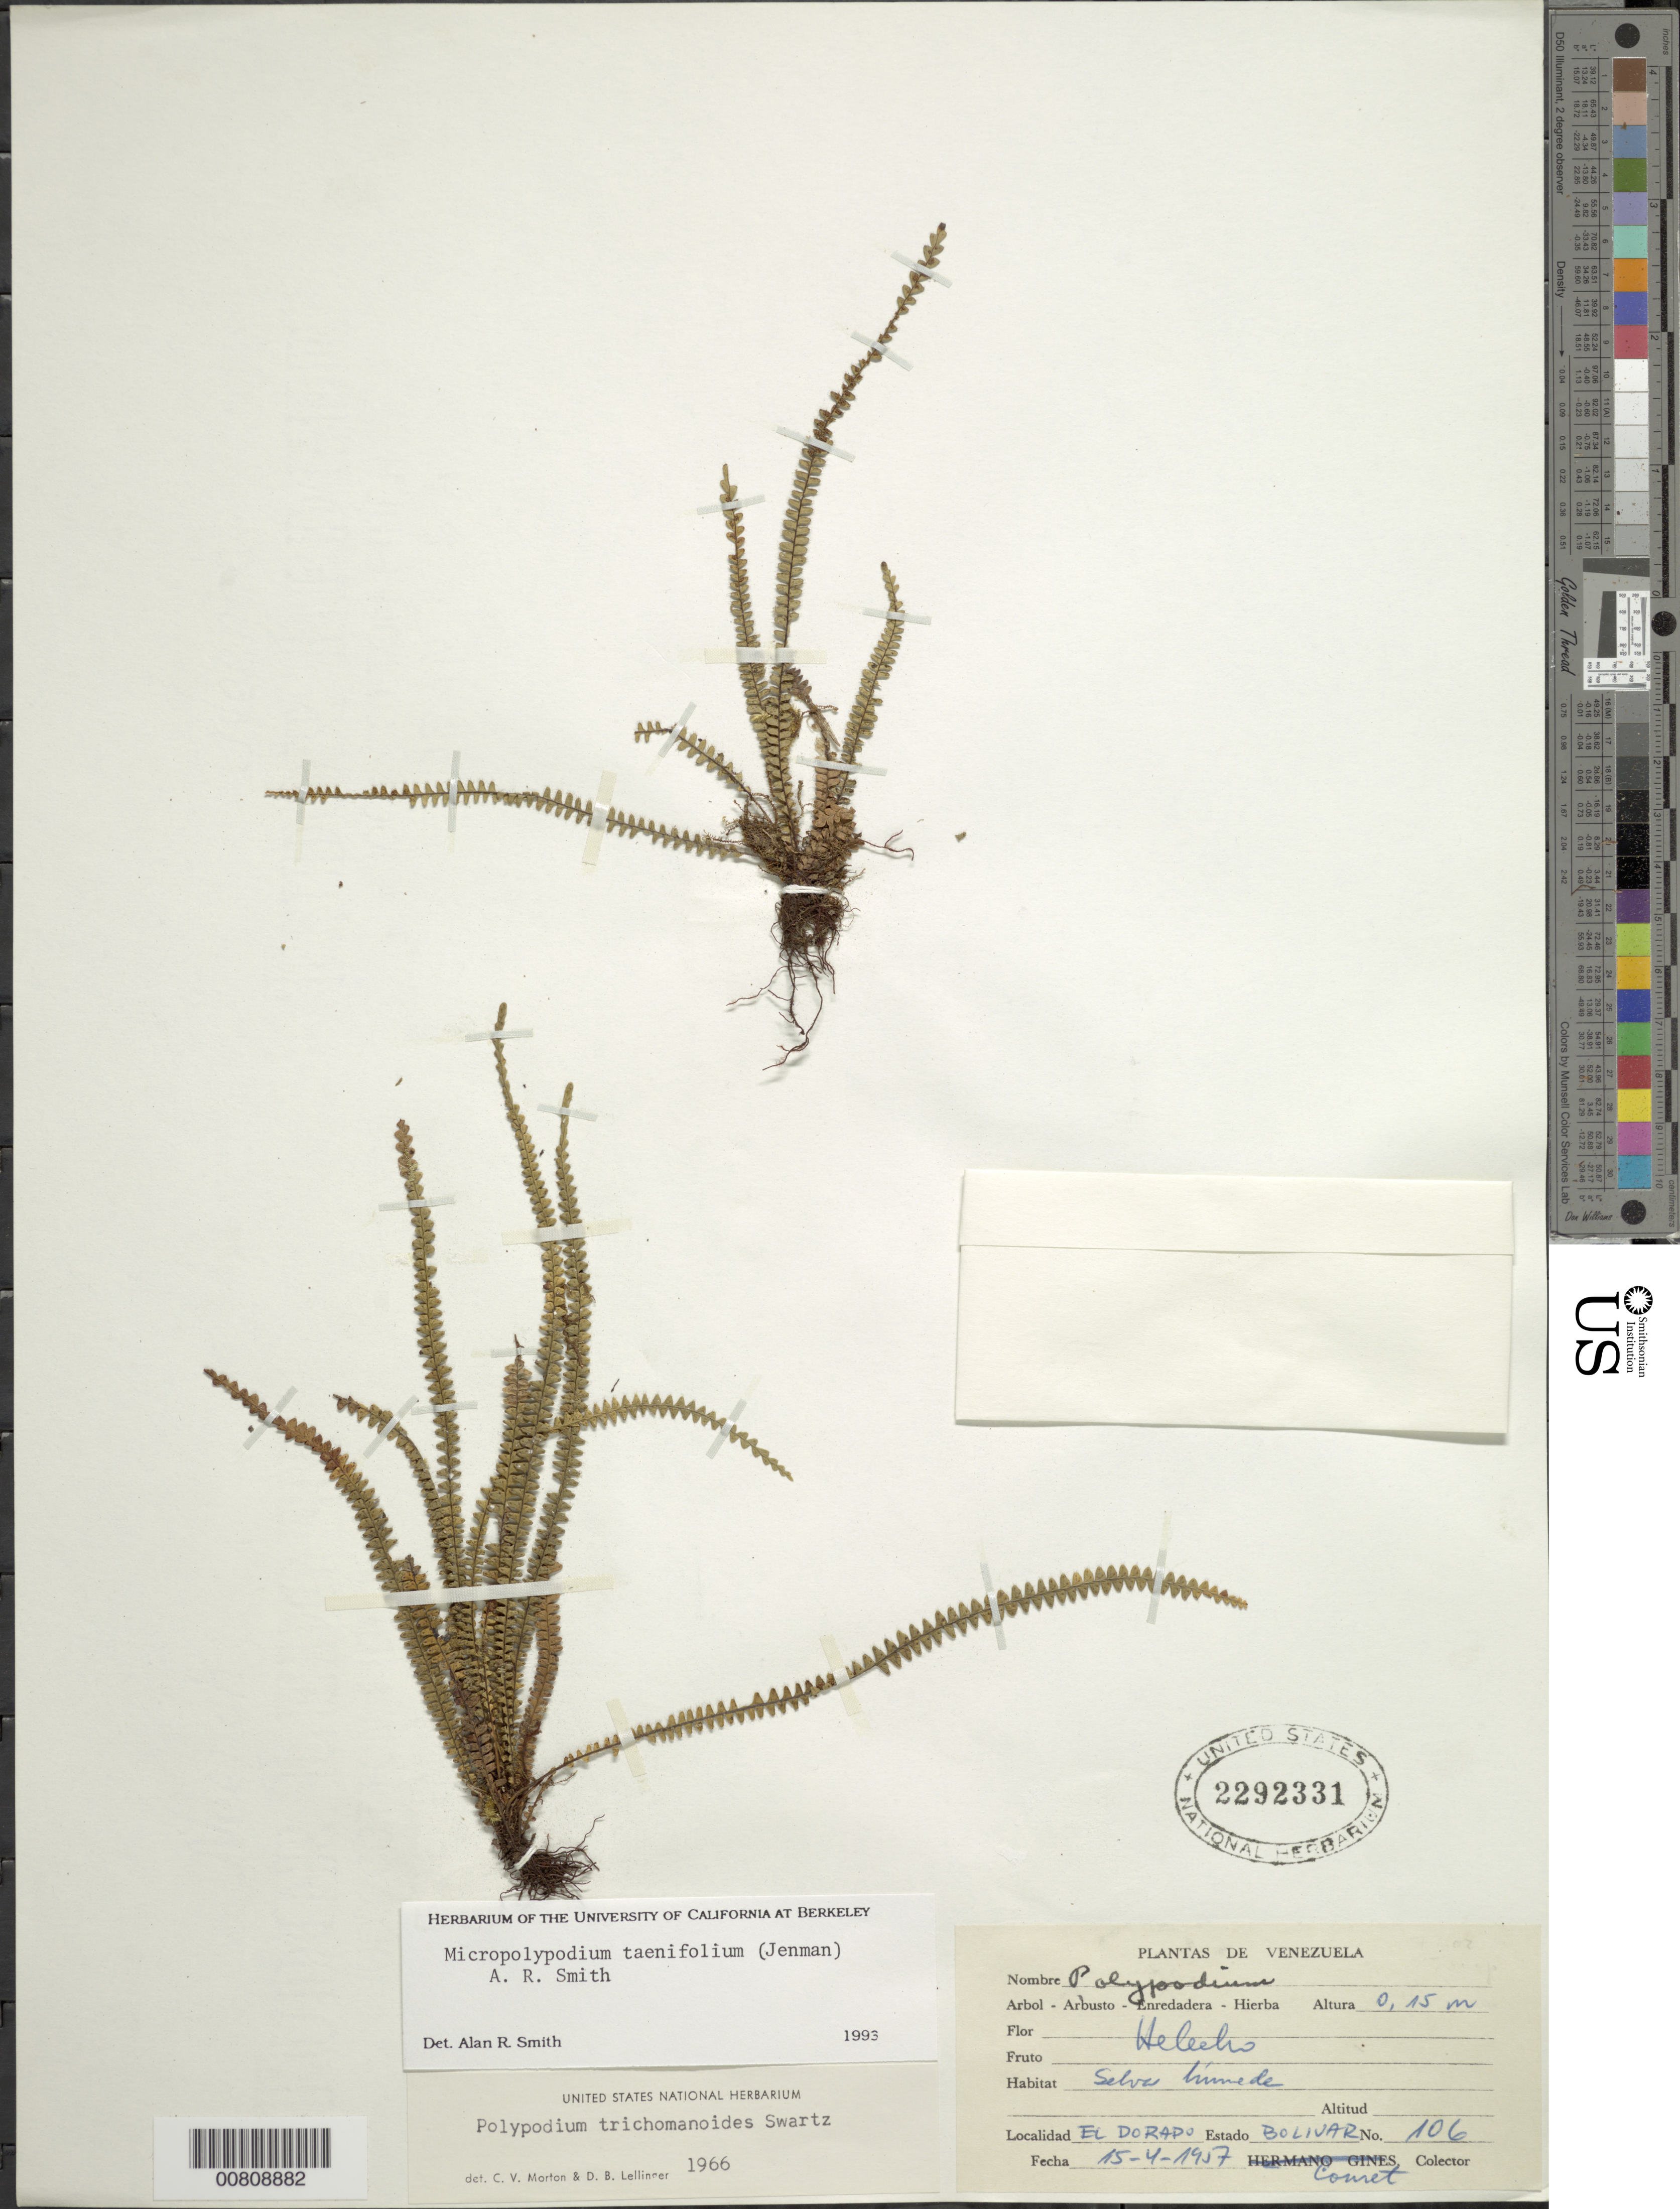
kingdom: Plantae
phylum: Tracheophyta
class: Polypodiopsida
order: Polypodiales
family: Polypodiaceae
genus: Moranopteris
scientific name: Moranopteris taenifolia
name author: (Jenman) R. Y. Hirai & J. Prado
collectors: -. Couret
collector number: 106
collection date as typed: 15-Apr-57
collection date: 1957-04-15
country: Venezuela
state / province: Bolívar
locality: El Dorado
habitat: Humid forest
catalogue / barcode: US 2292331